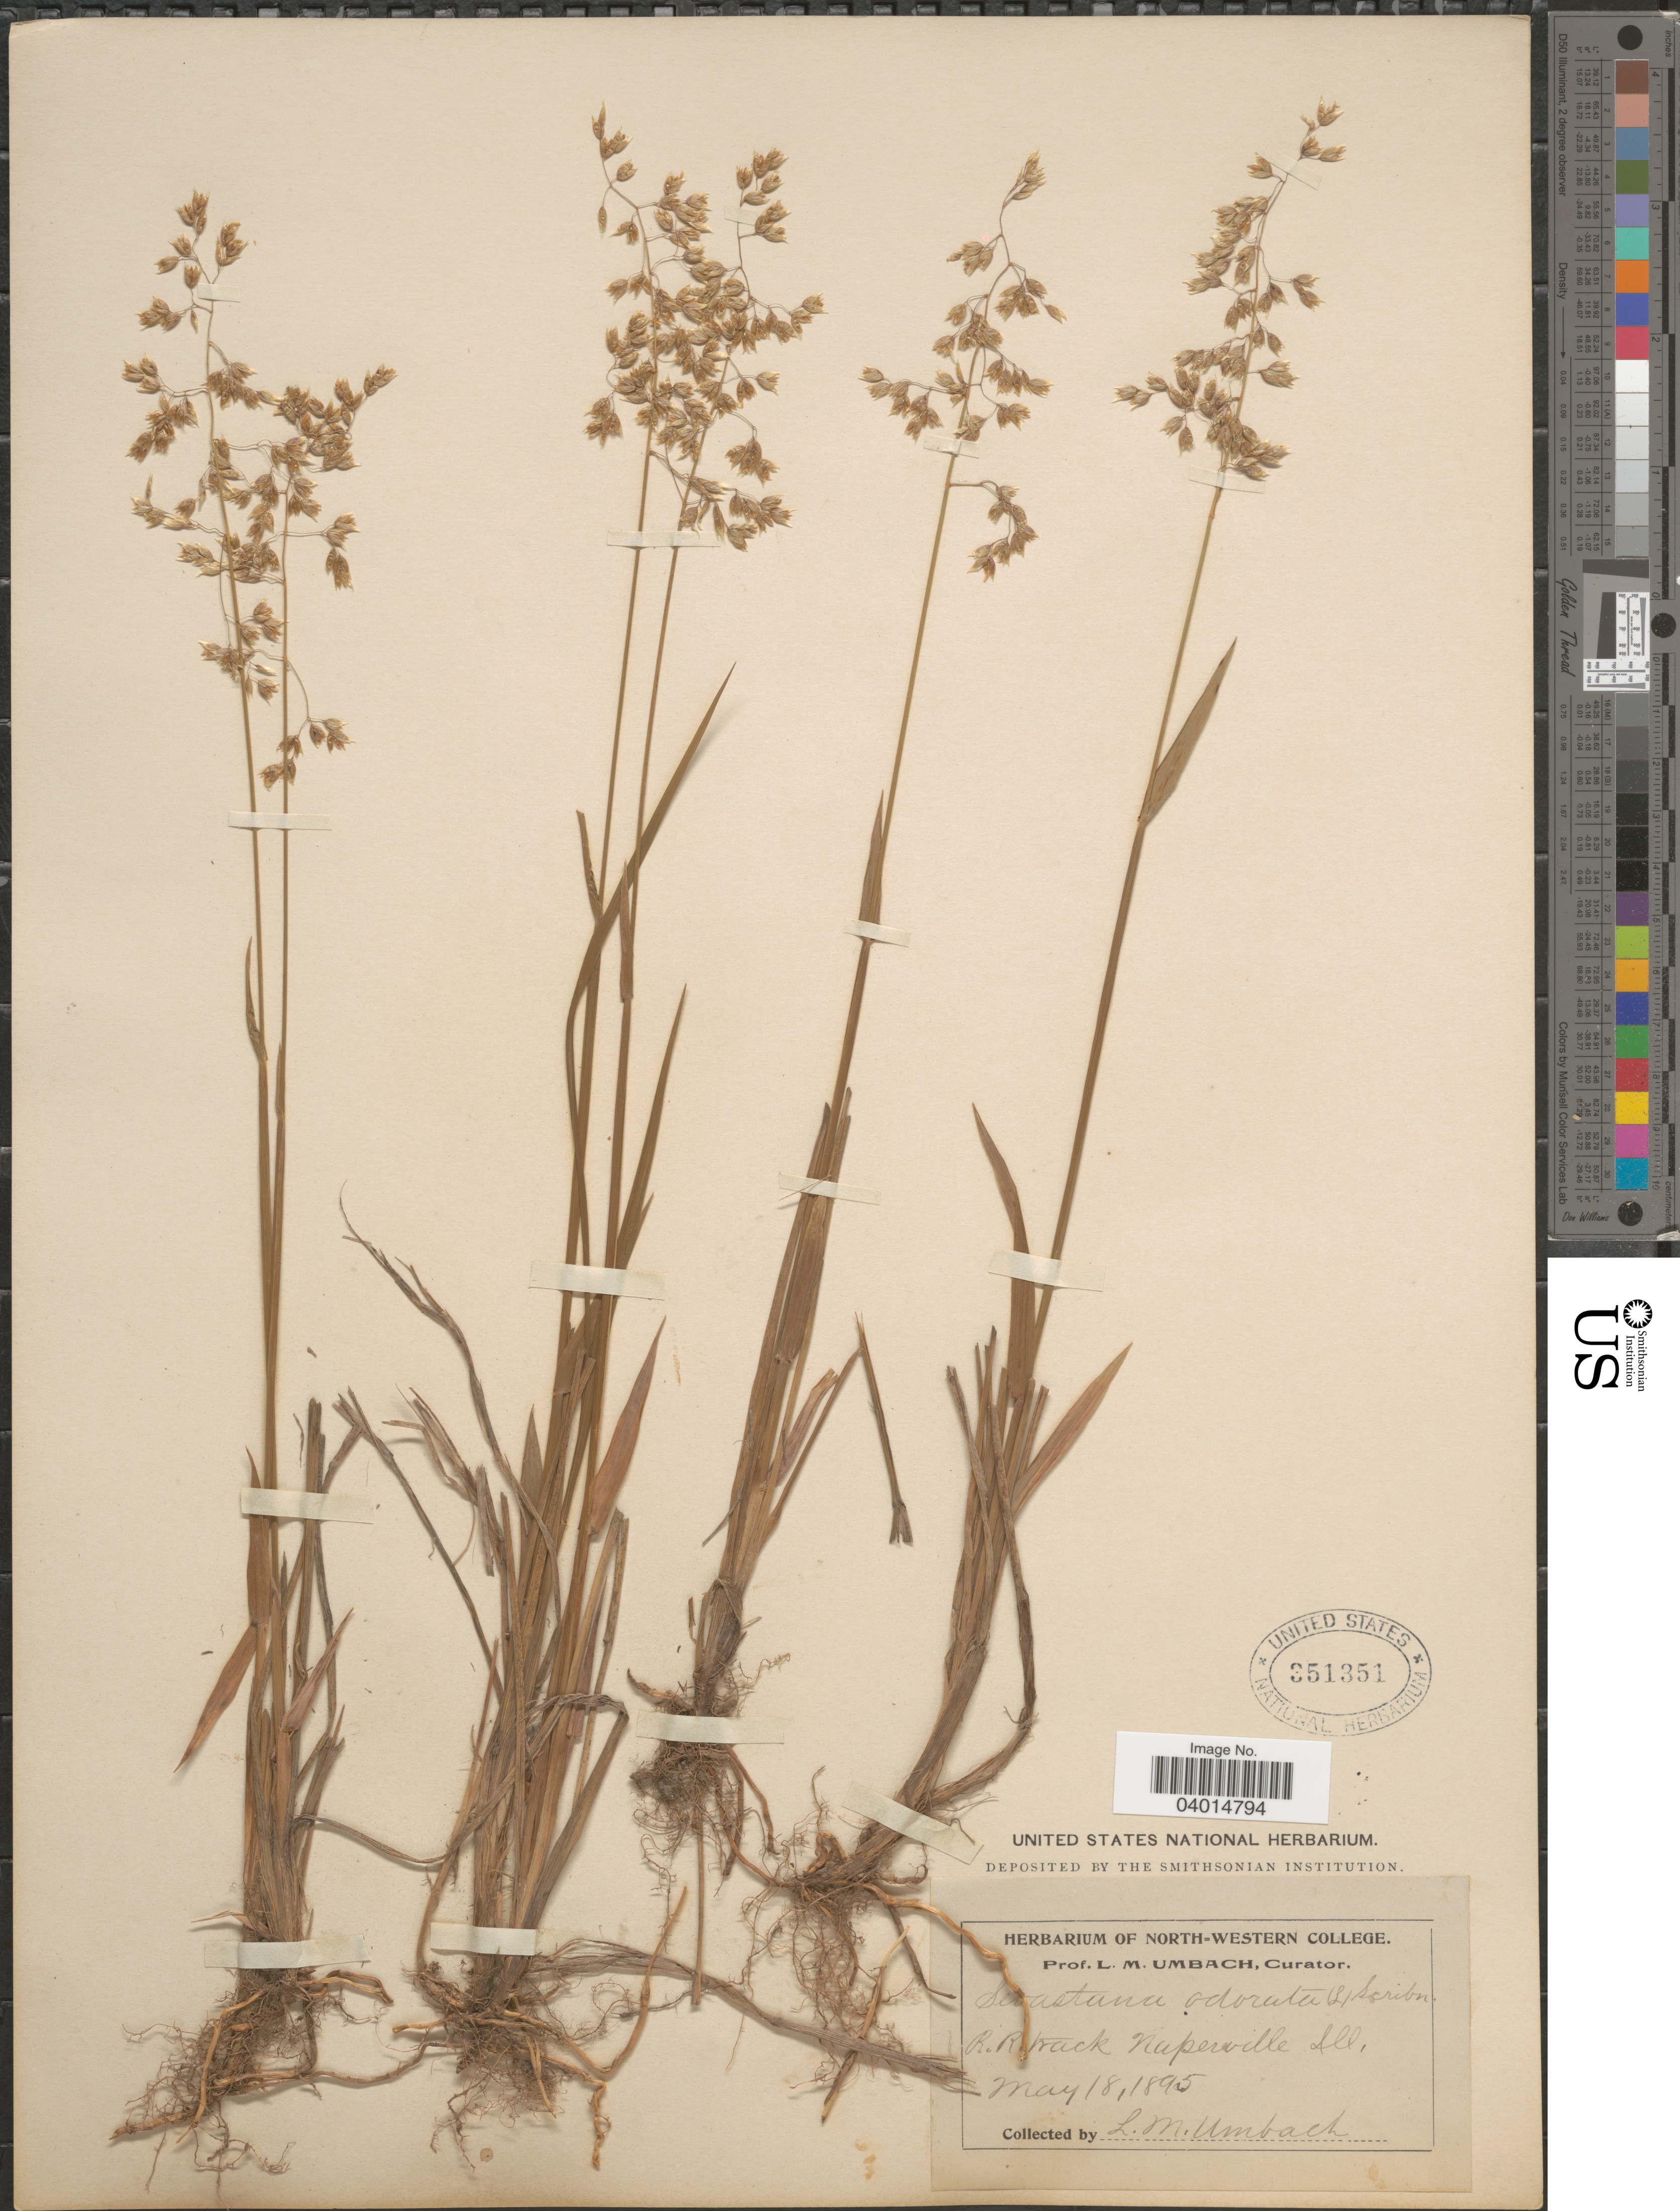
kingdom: Plantae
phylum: Tracheophyta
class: Liliopsida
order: Poales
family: Poaceae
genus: Anthoxanthum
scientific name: Anthoxanthum sp.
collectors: L. M. Umbach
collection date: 1895-05-18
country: United States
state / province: Illinois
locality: R. R. track. Naperville.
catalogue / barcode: US 351351